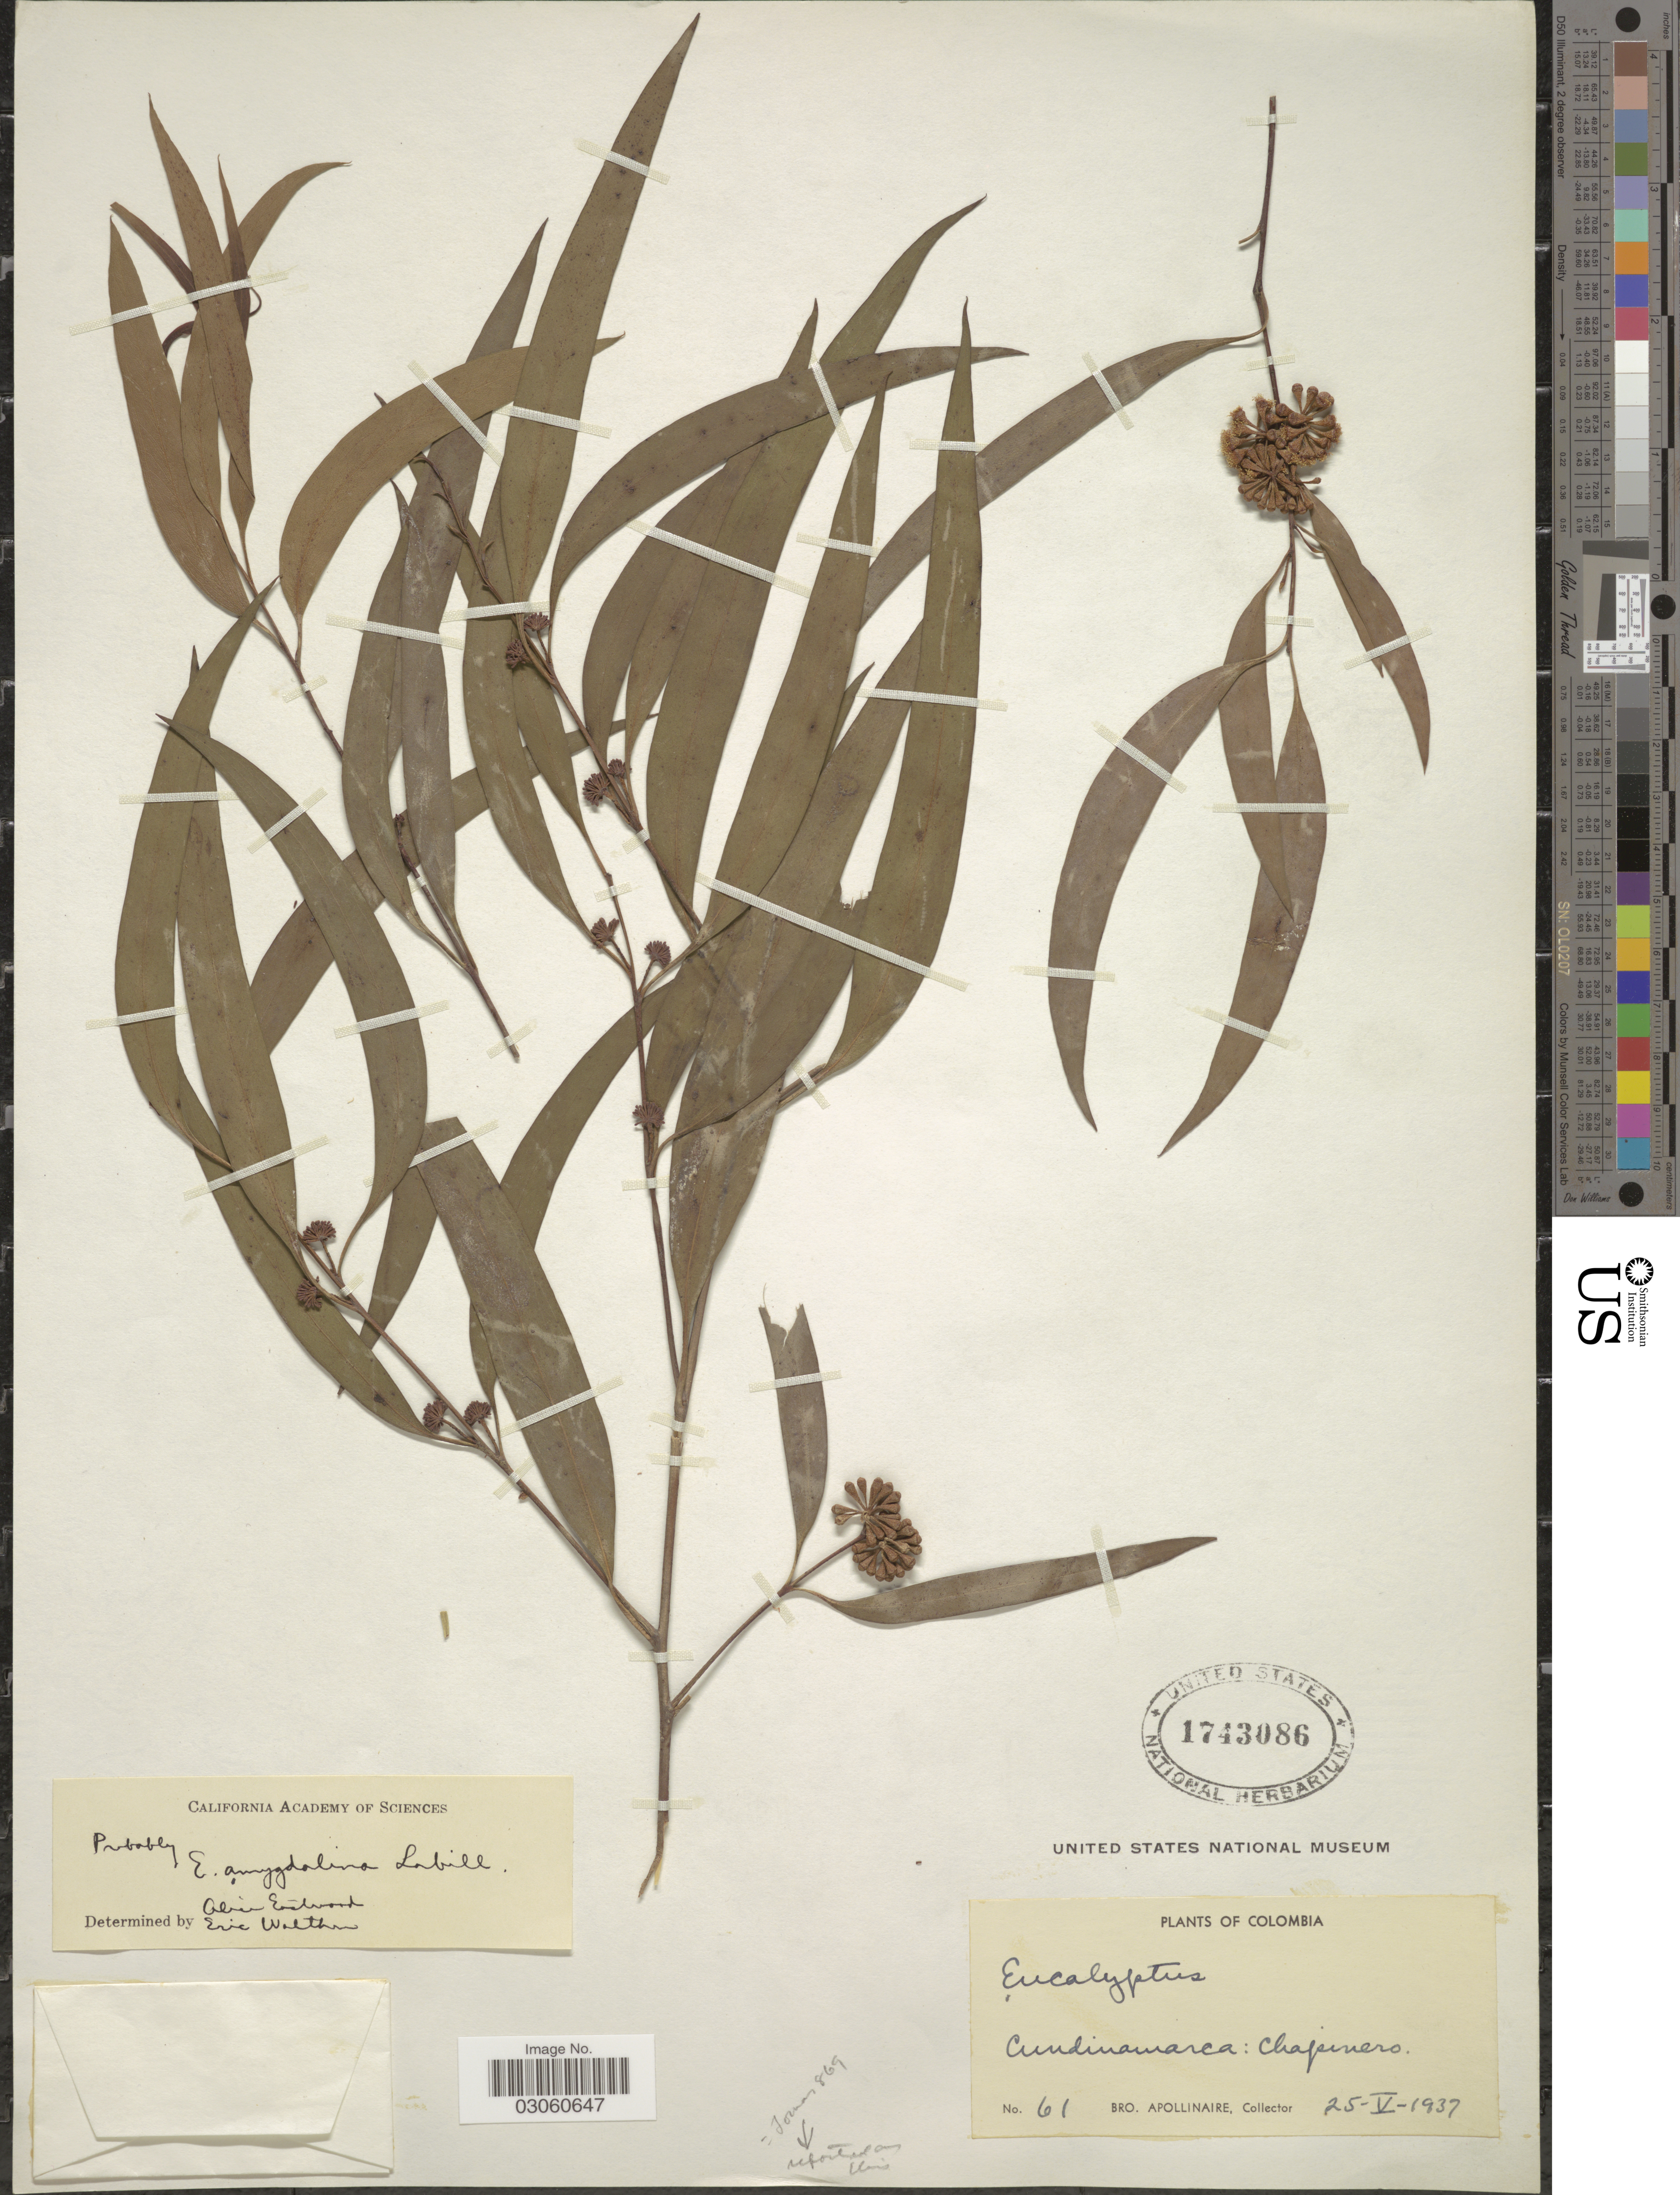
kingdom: Plantae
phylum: Tracheophyta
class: Magnoliopsida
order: Myrtales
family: Myrtaceae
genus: Eucalyptus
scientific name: Eucalyptus sp.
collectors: Bro. Apollinaire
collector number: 61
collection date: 1937-05-25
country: Colombia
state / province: Cundinamarca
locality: Chapinero.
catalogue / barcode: US 1743086